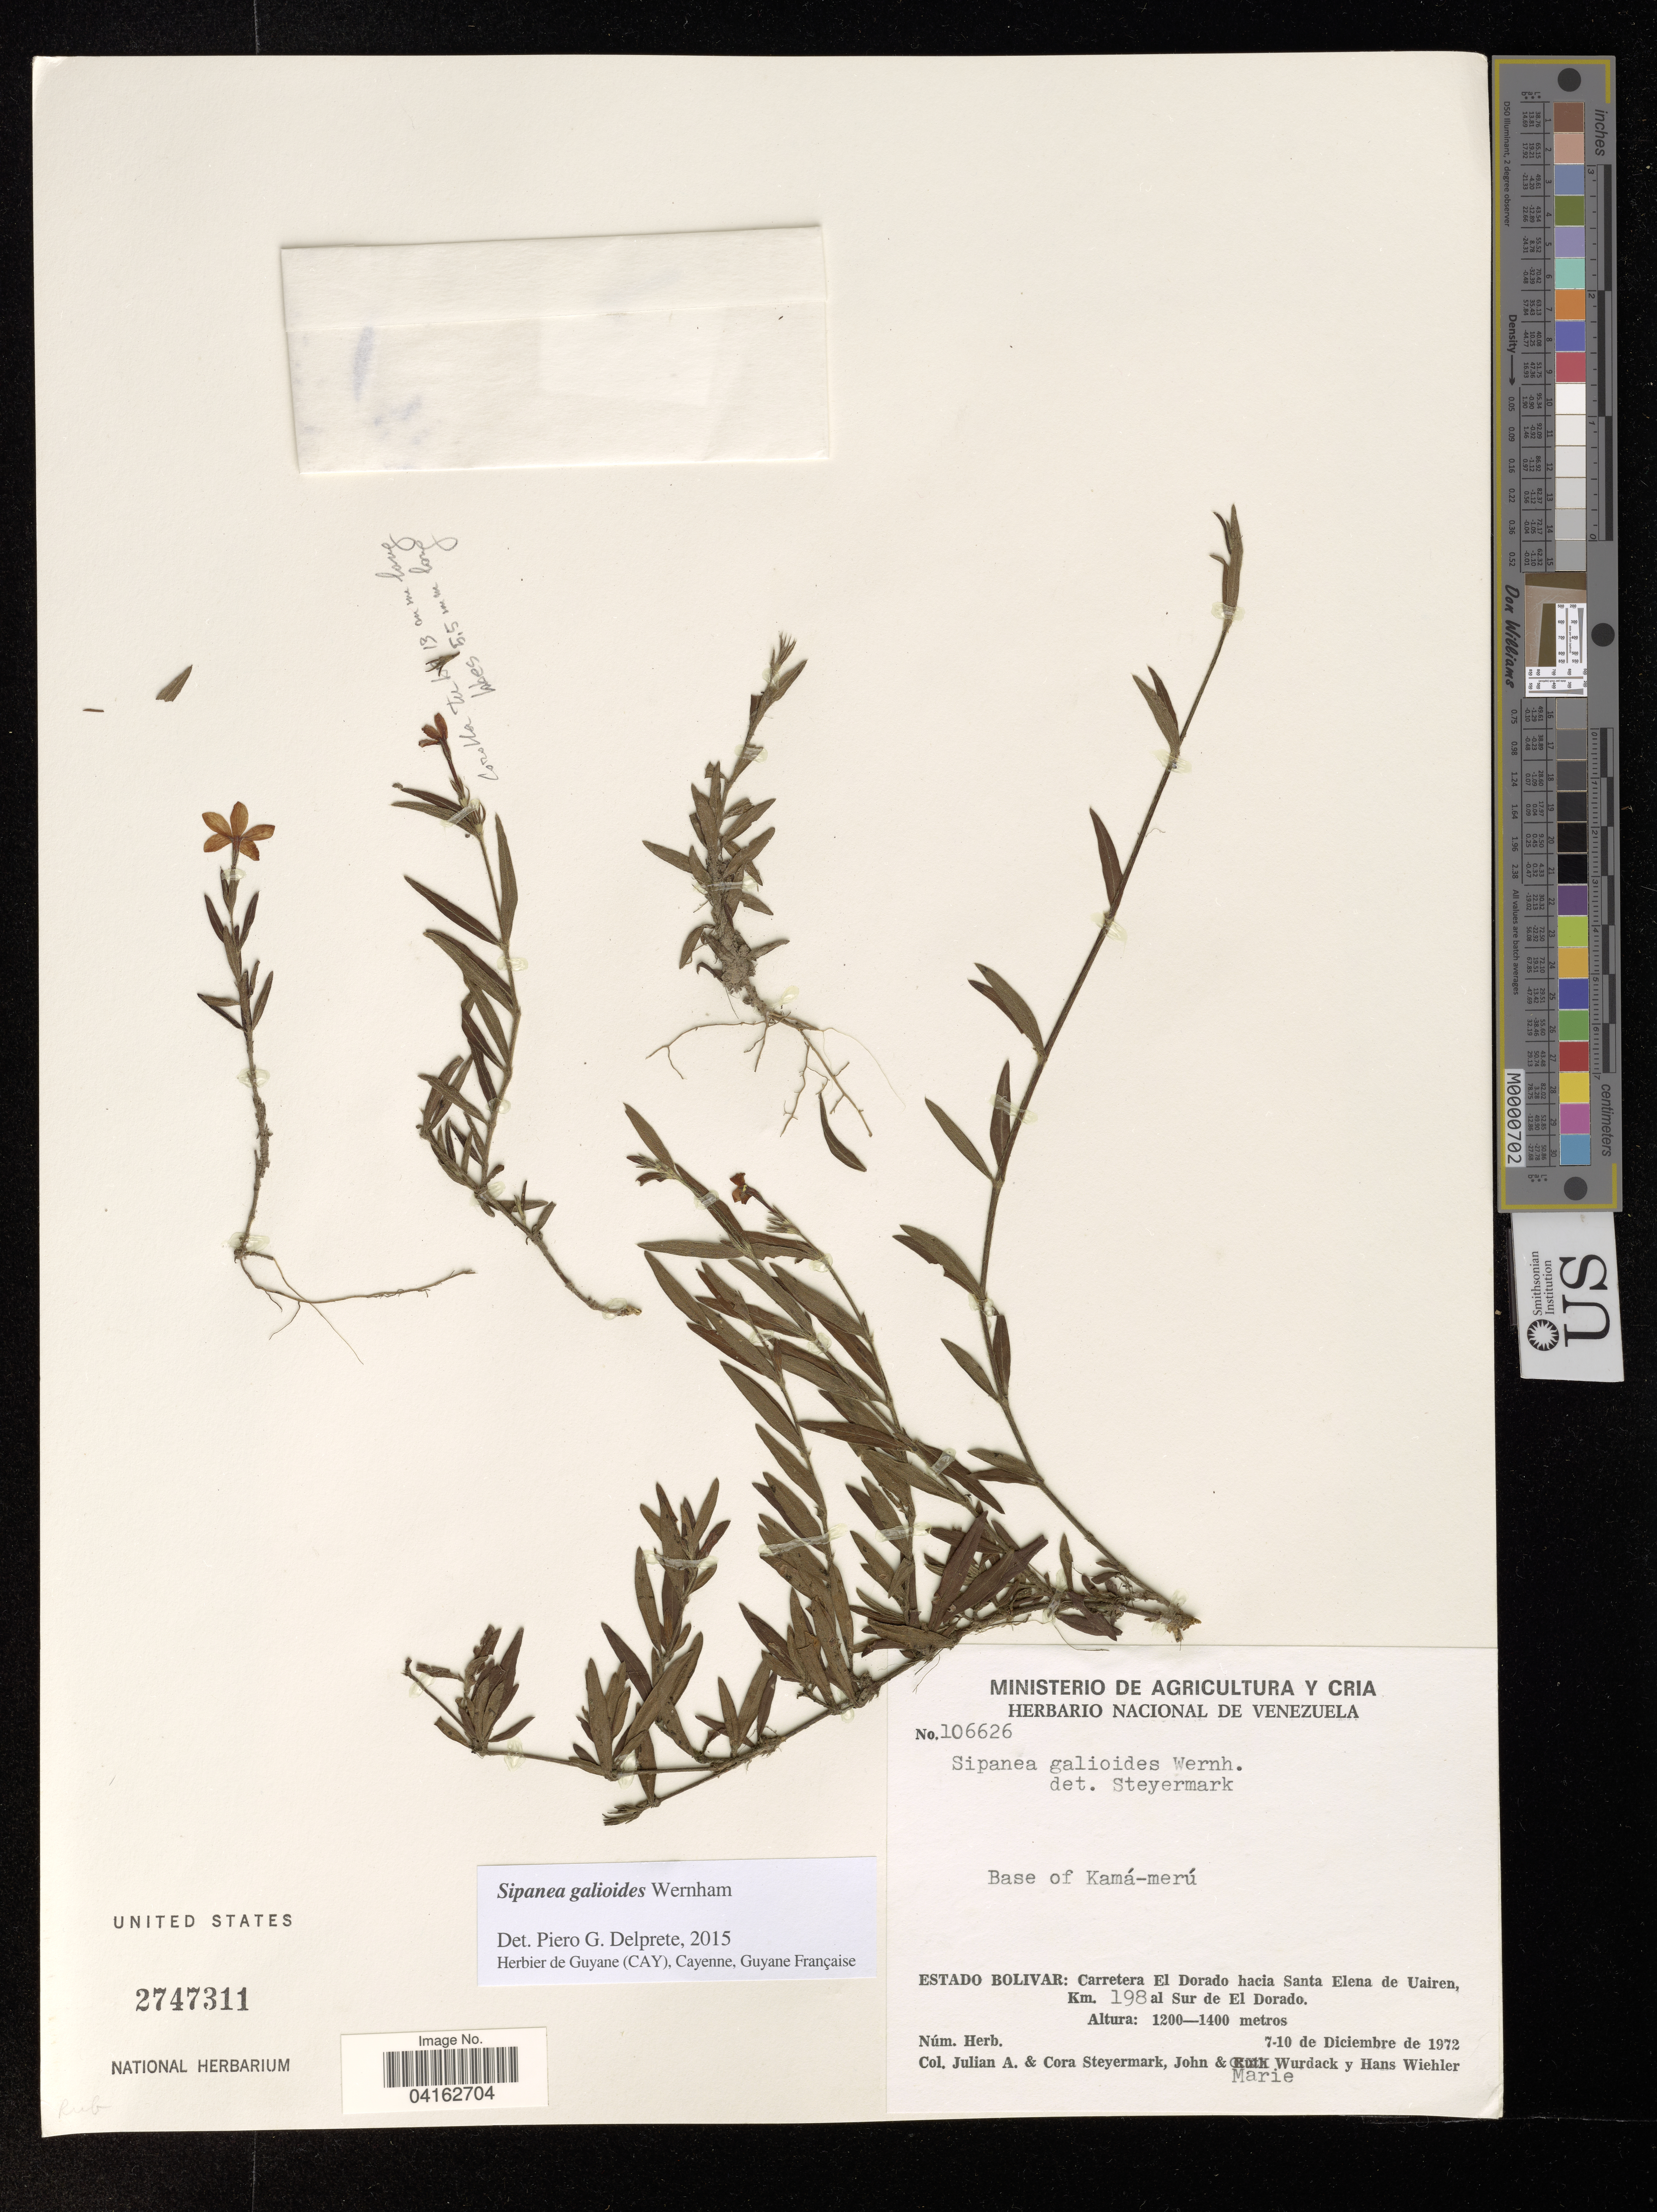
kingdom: Plantae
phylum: Tracheophyta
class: Magnoliopsida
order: Gentianales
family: Rubiaceae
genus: Sipanea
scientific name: Sipanea galioides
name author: Wernham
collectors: J. Steyermark, C. Steyermark, J. J. Wurdack & M. L. Wurdack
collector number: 106626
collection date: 1972-12-07/1972-12-10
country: Venezuela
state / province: Bolivar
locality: Carretera El Dorado hacia Santa Elena de Uairen, Km. 198 al Sur de El Dorado.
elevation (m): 1200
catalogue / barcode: US 2747311